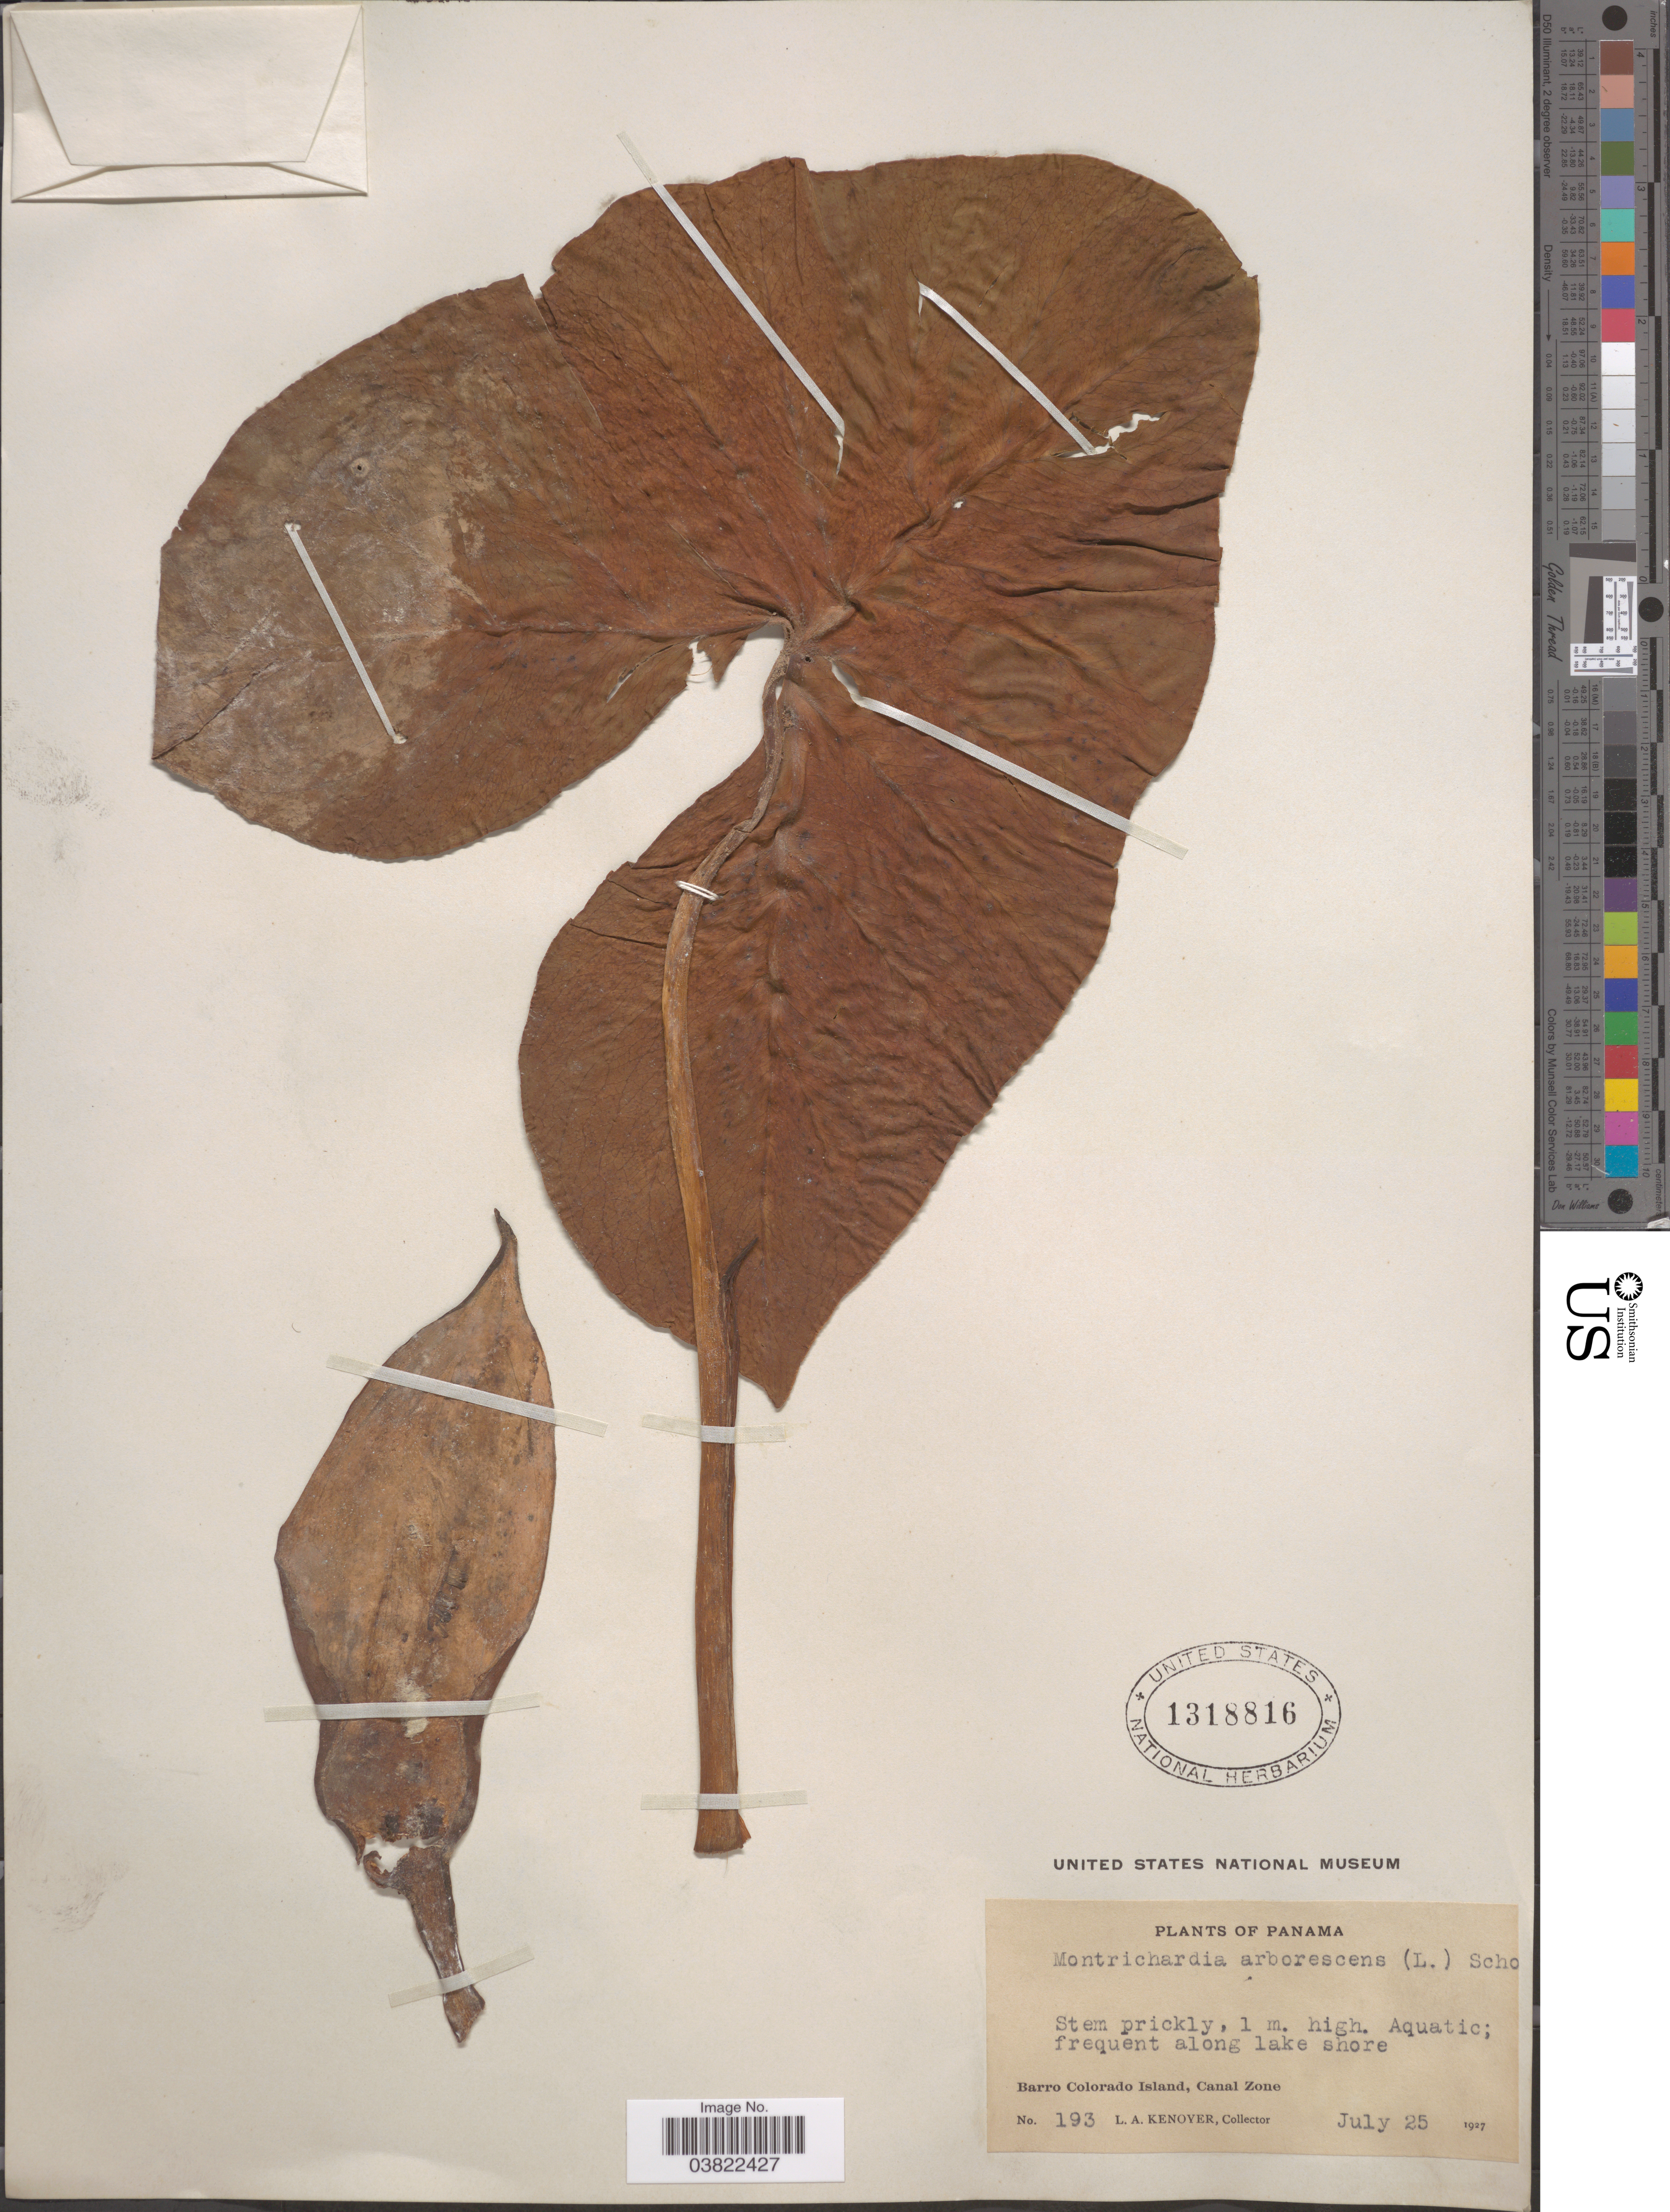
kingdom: Plantae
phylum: Tracheophyta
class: Liliopsida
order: Alismatales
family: Araceae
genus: Montrichardia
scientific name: Montrichardia arborea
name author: (Kunth) Schott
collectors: L. A. Kenoyer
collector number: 193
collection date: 1927-07-25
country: Panama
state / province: Panamá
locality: Aquatic; frequent along lake shore. Barro Colorado Island, Canal Zone.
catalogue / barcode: US 1318816